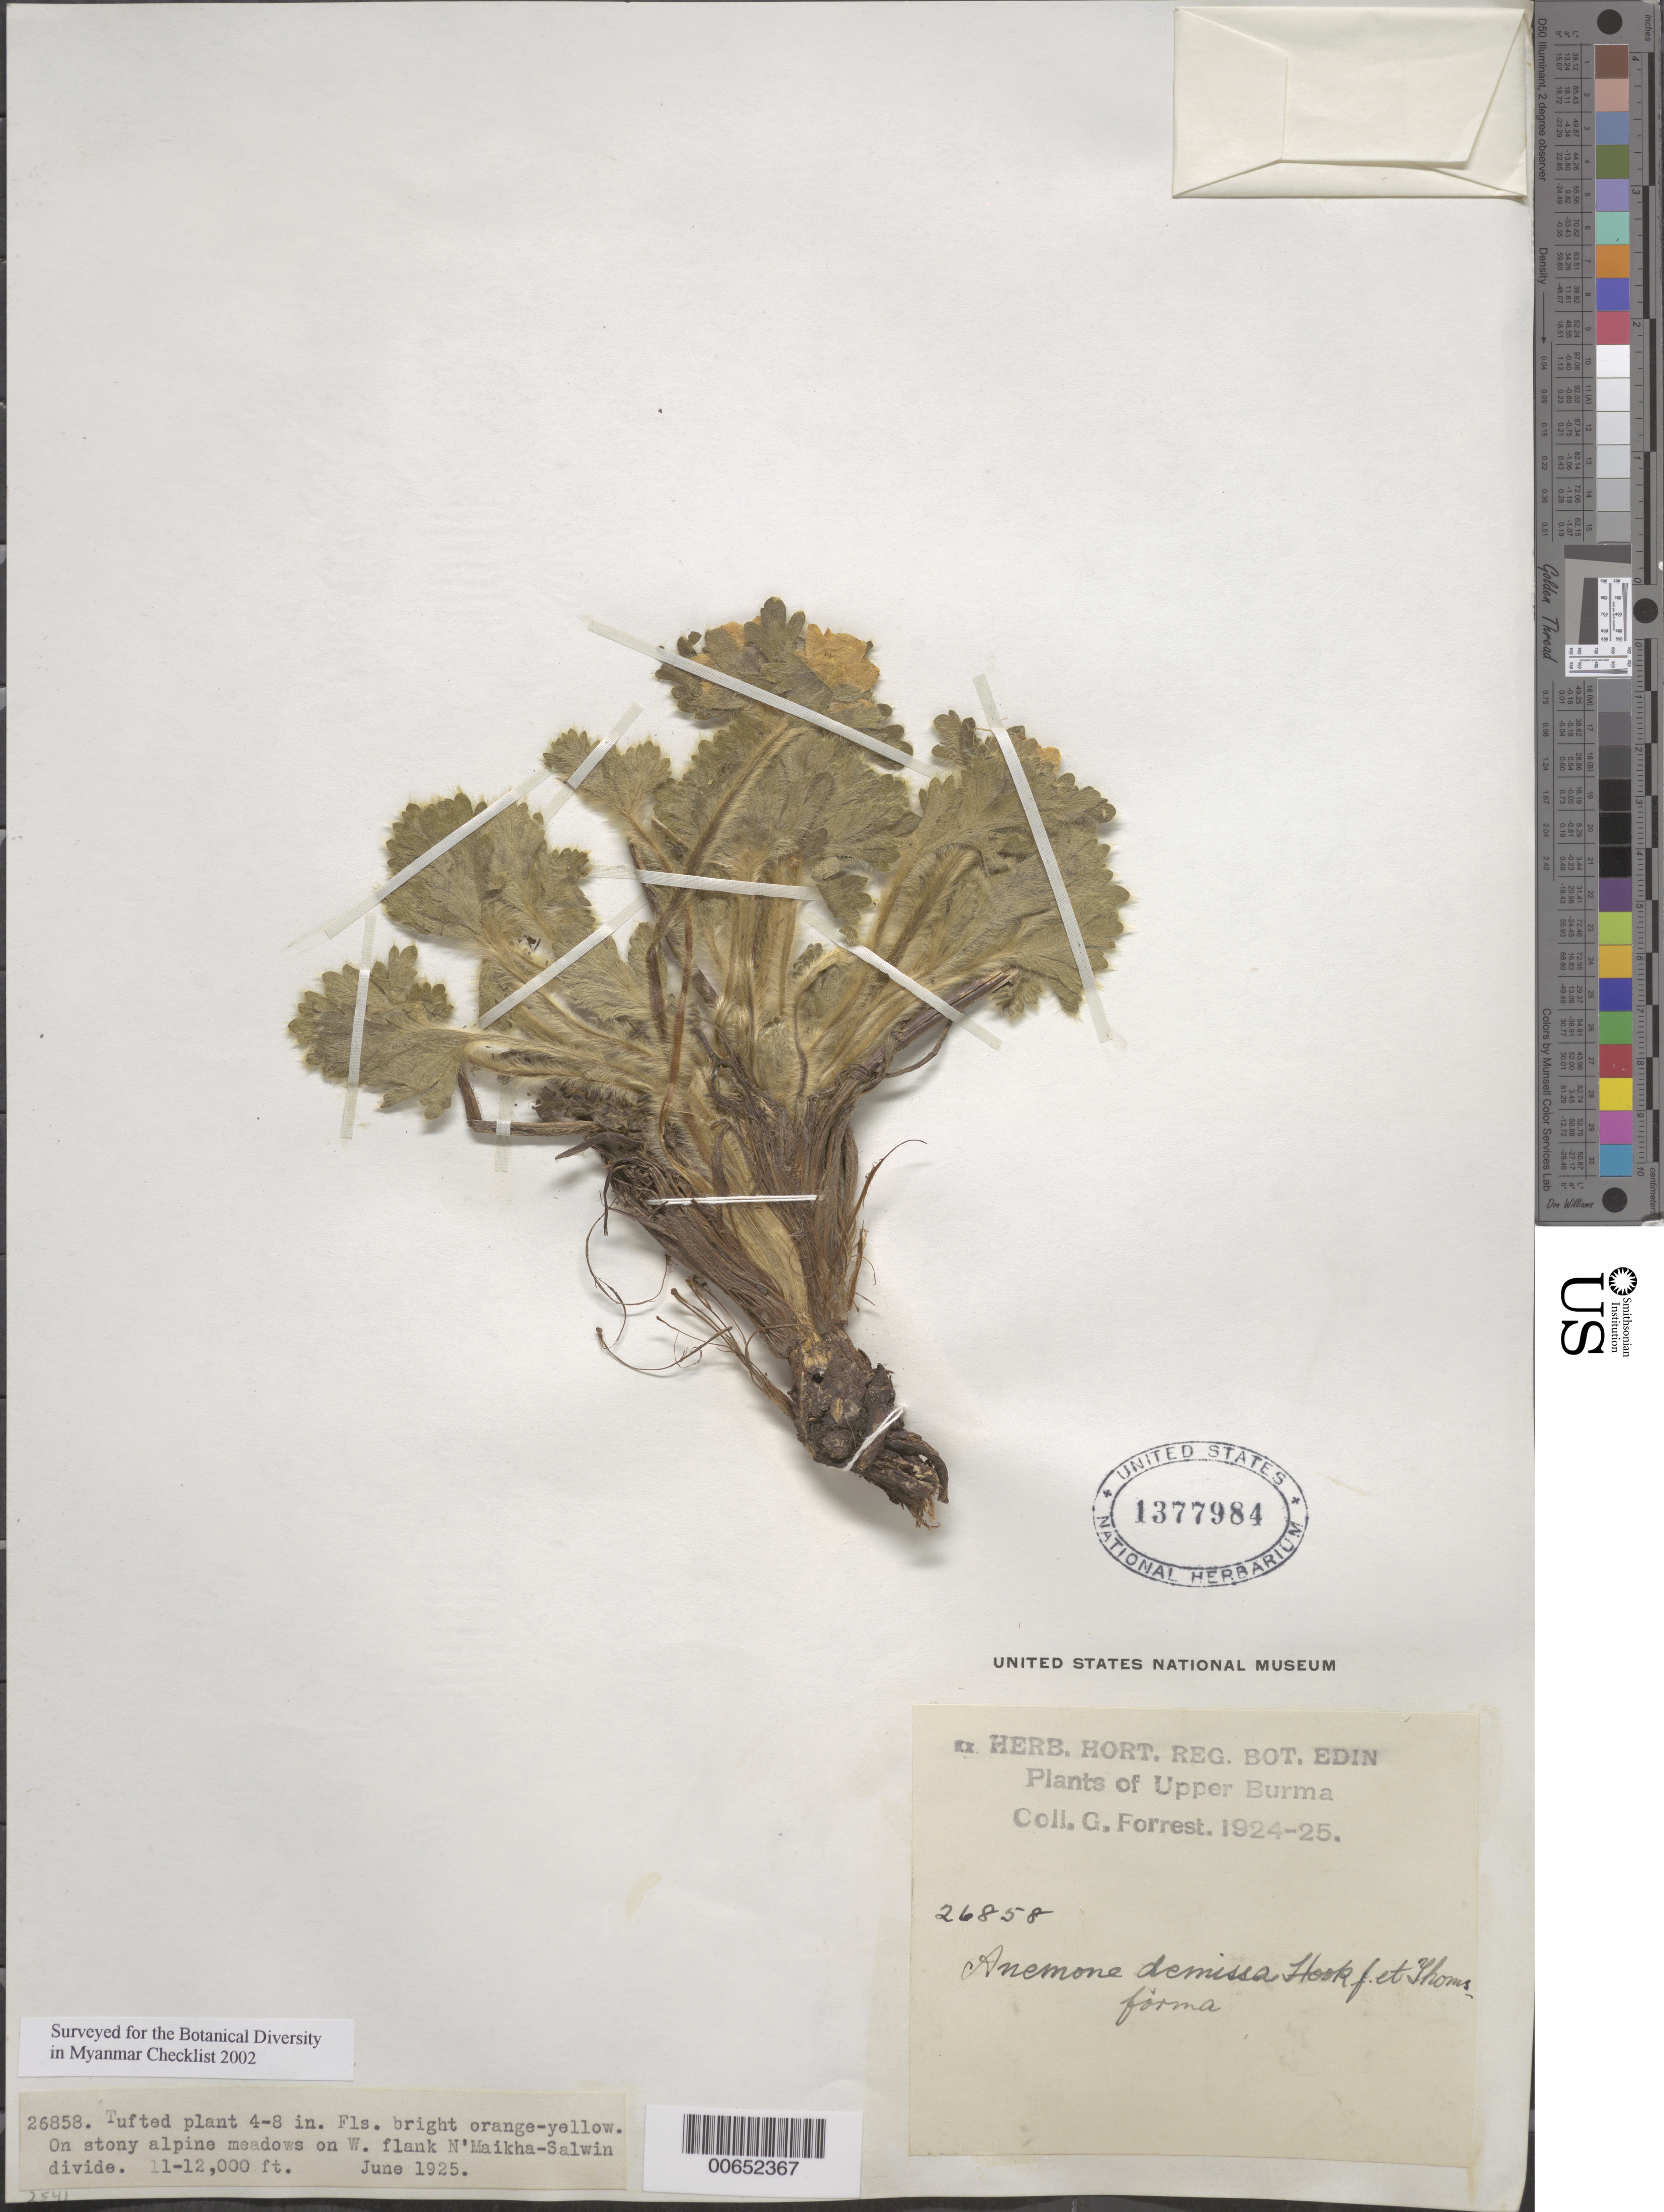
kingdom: Plantae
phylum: Tracheophyta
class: Magnoliopsida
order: Ranunculales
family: Ranunculaceae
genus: Anemone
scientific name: Anemone demissa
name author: (Thomson) Hook.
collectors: G. Forrest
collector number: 26858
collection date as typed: Jun 1925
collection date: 1925-06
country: Myanmar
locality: Upper Burma, W flank N'Maikha-Salwin Divide.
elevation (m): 3353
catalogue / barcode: US 1377984